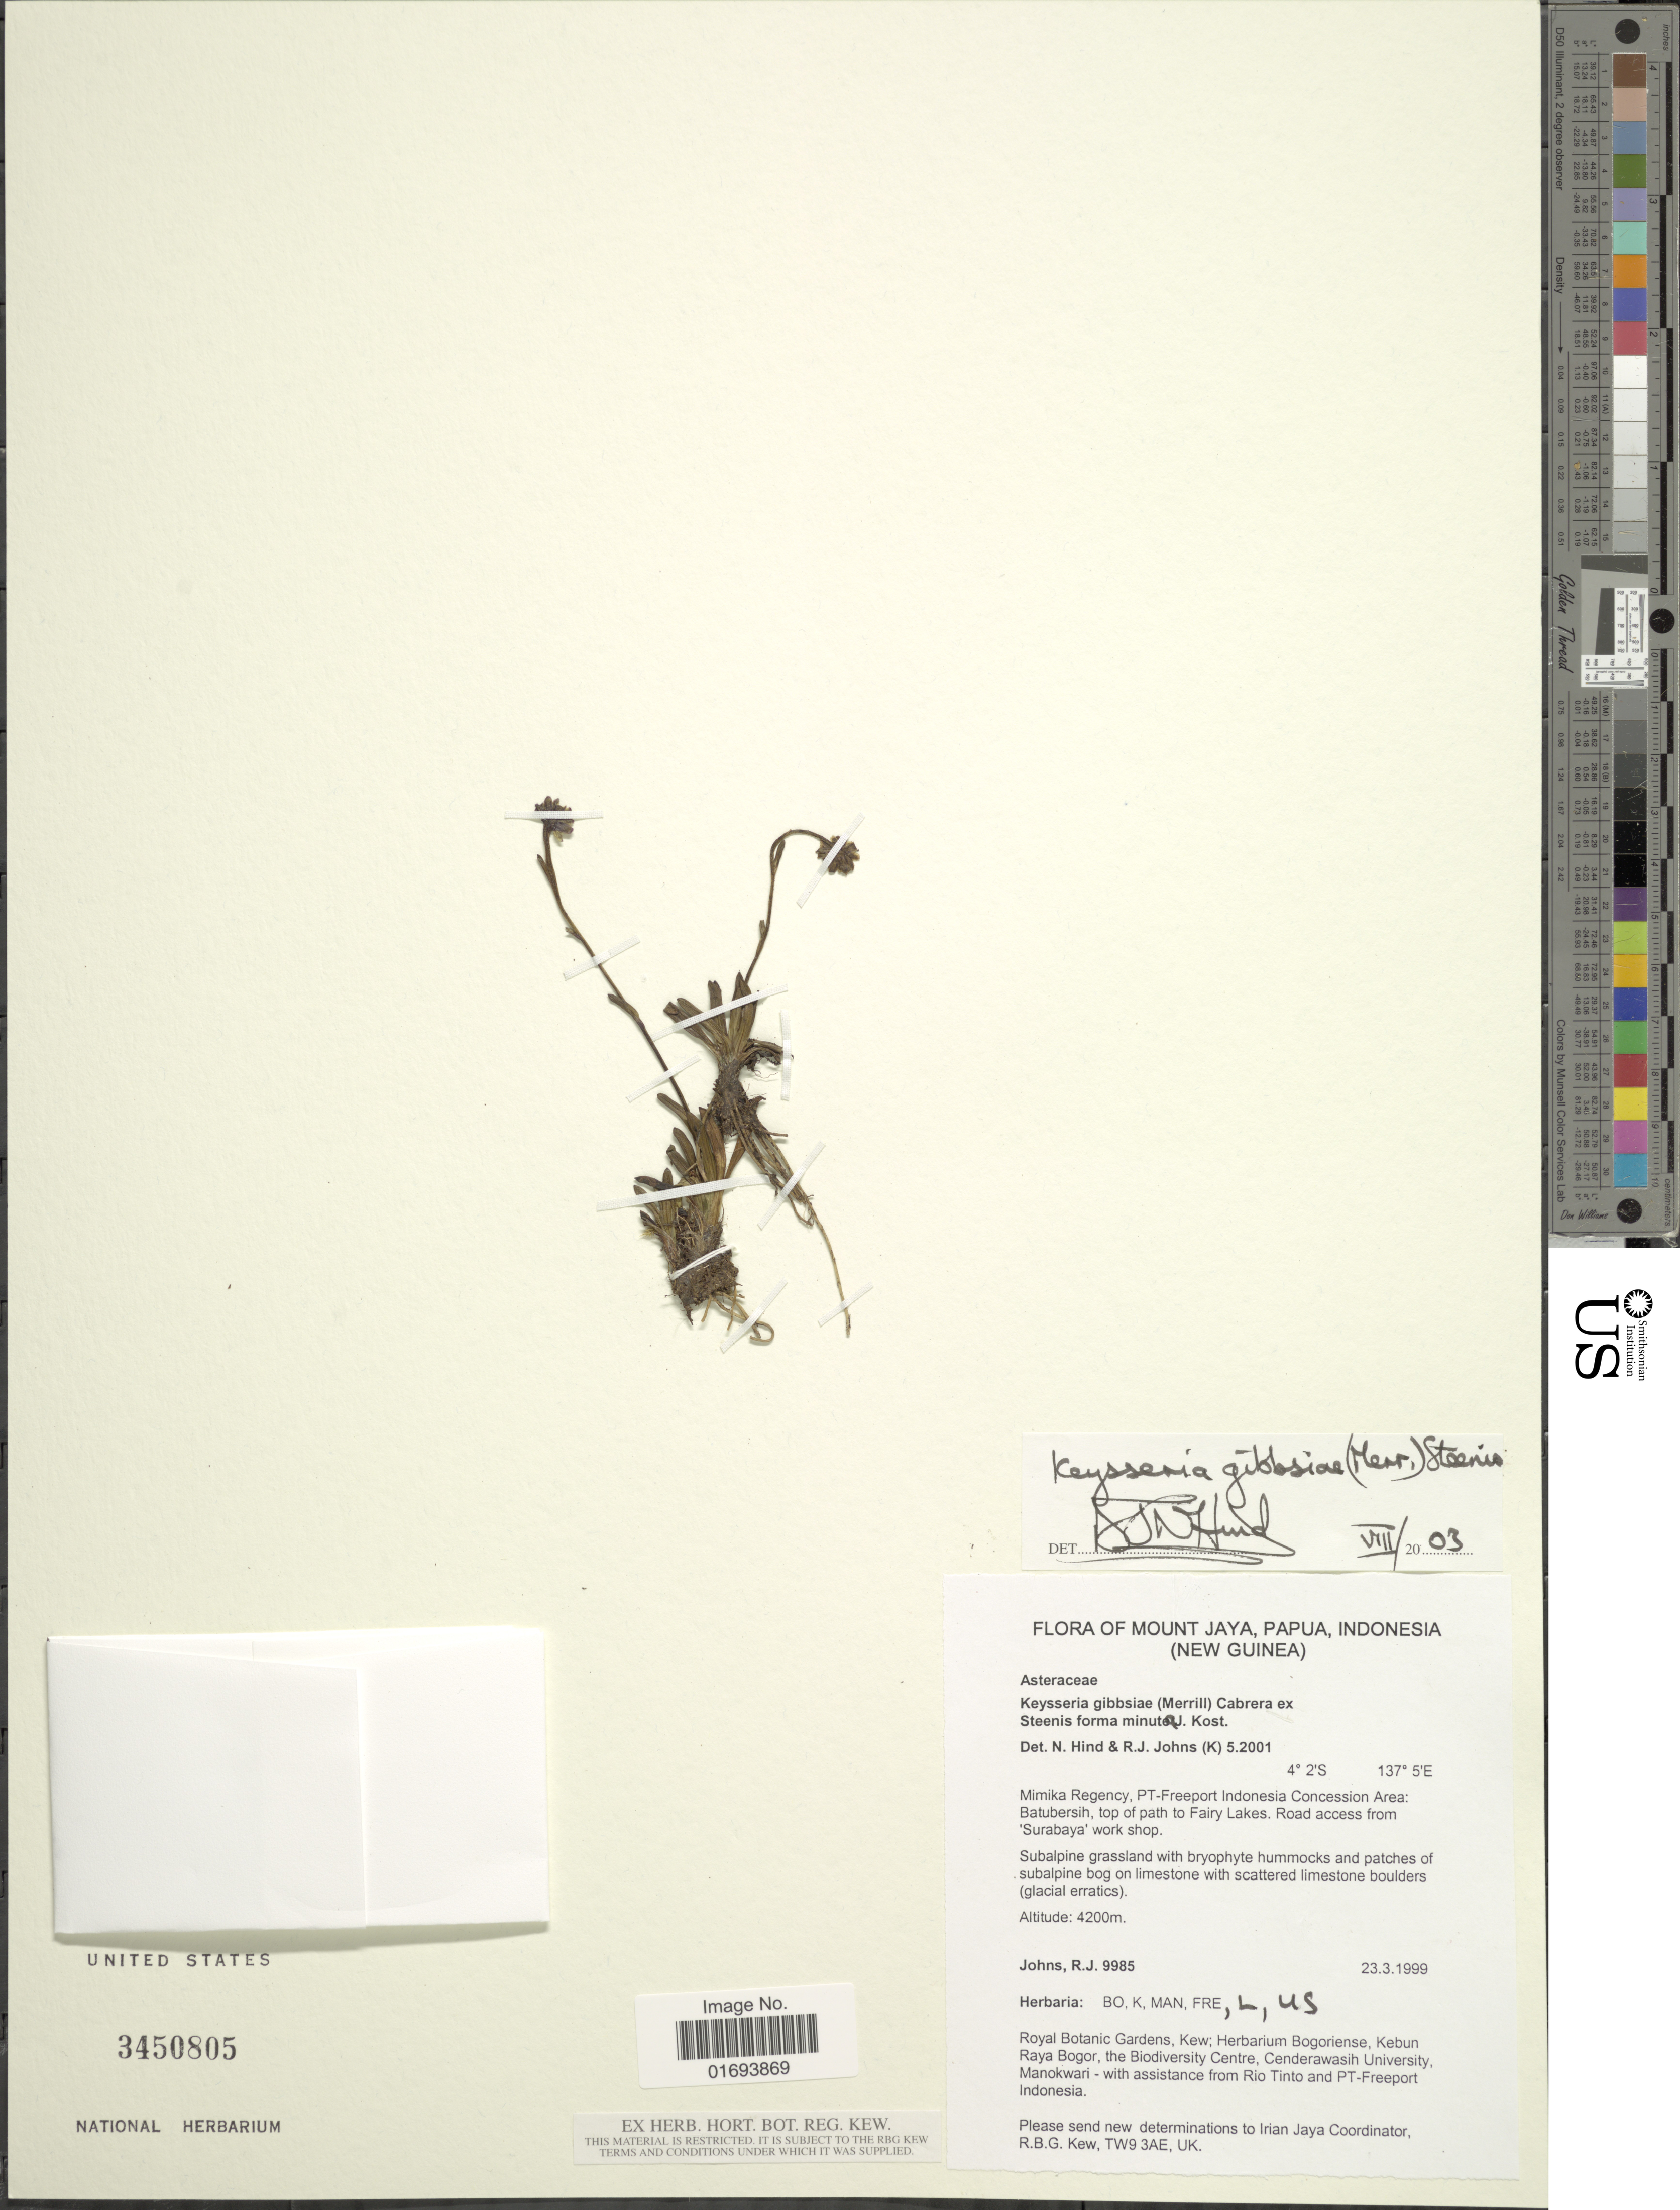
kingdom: Plantae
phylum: Tracheophyta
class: Magnoliopsida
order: Asterales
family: Asteraceae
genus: Keysseria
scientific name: Keysseria gibbsiae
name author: (Merr.) Cabrera ex Steen.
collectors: R. Johns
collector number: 9985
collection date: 1999-03-23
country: Indonesia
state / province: Papua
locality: Mount Jaya, Papua, Indonesia. Mimika Regency, PT-Freeport Indonesia Concession Area: Natubersih, top of path to Fairy Lakes, Road access from 'Surabaya' work shop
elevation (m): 4200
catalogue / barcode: US 3450805